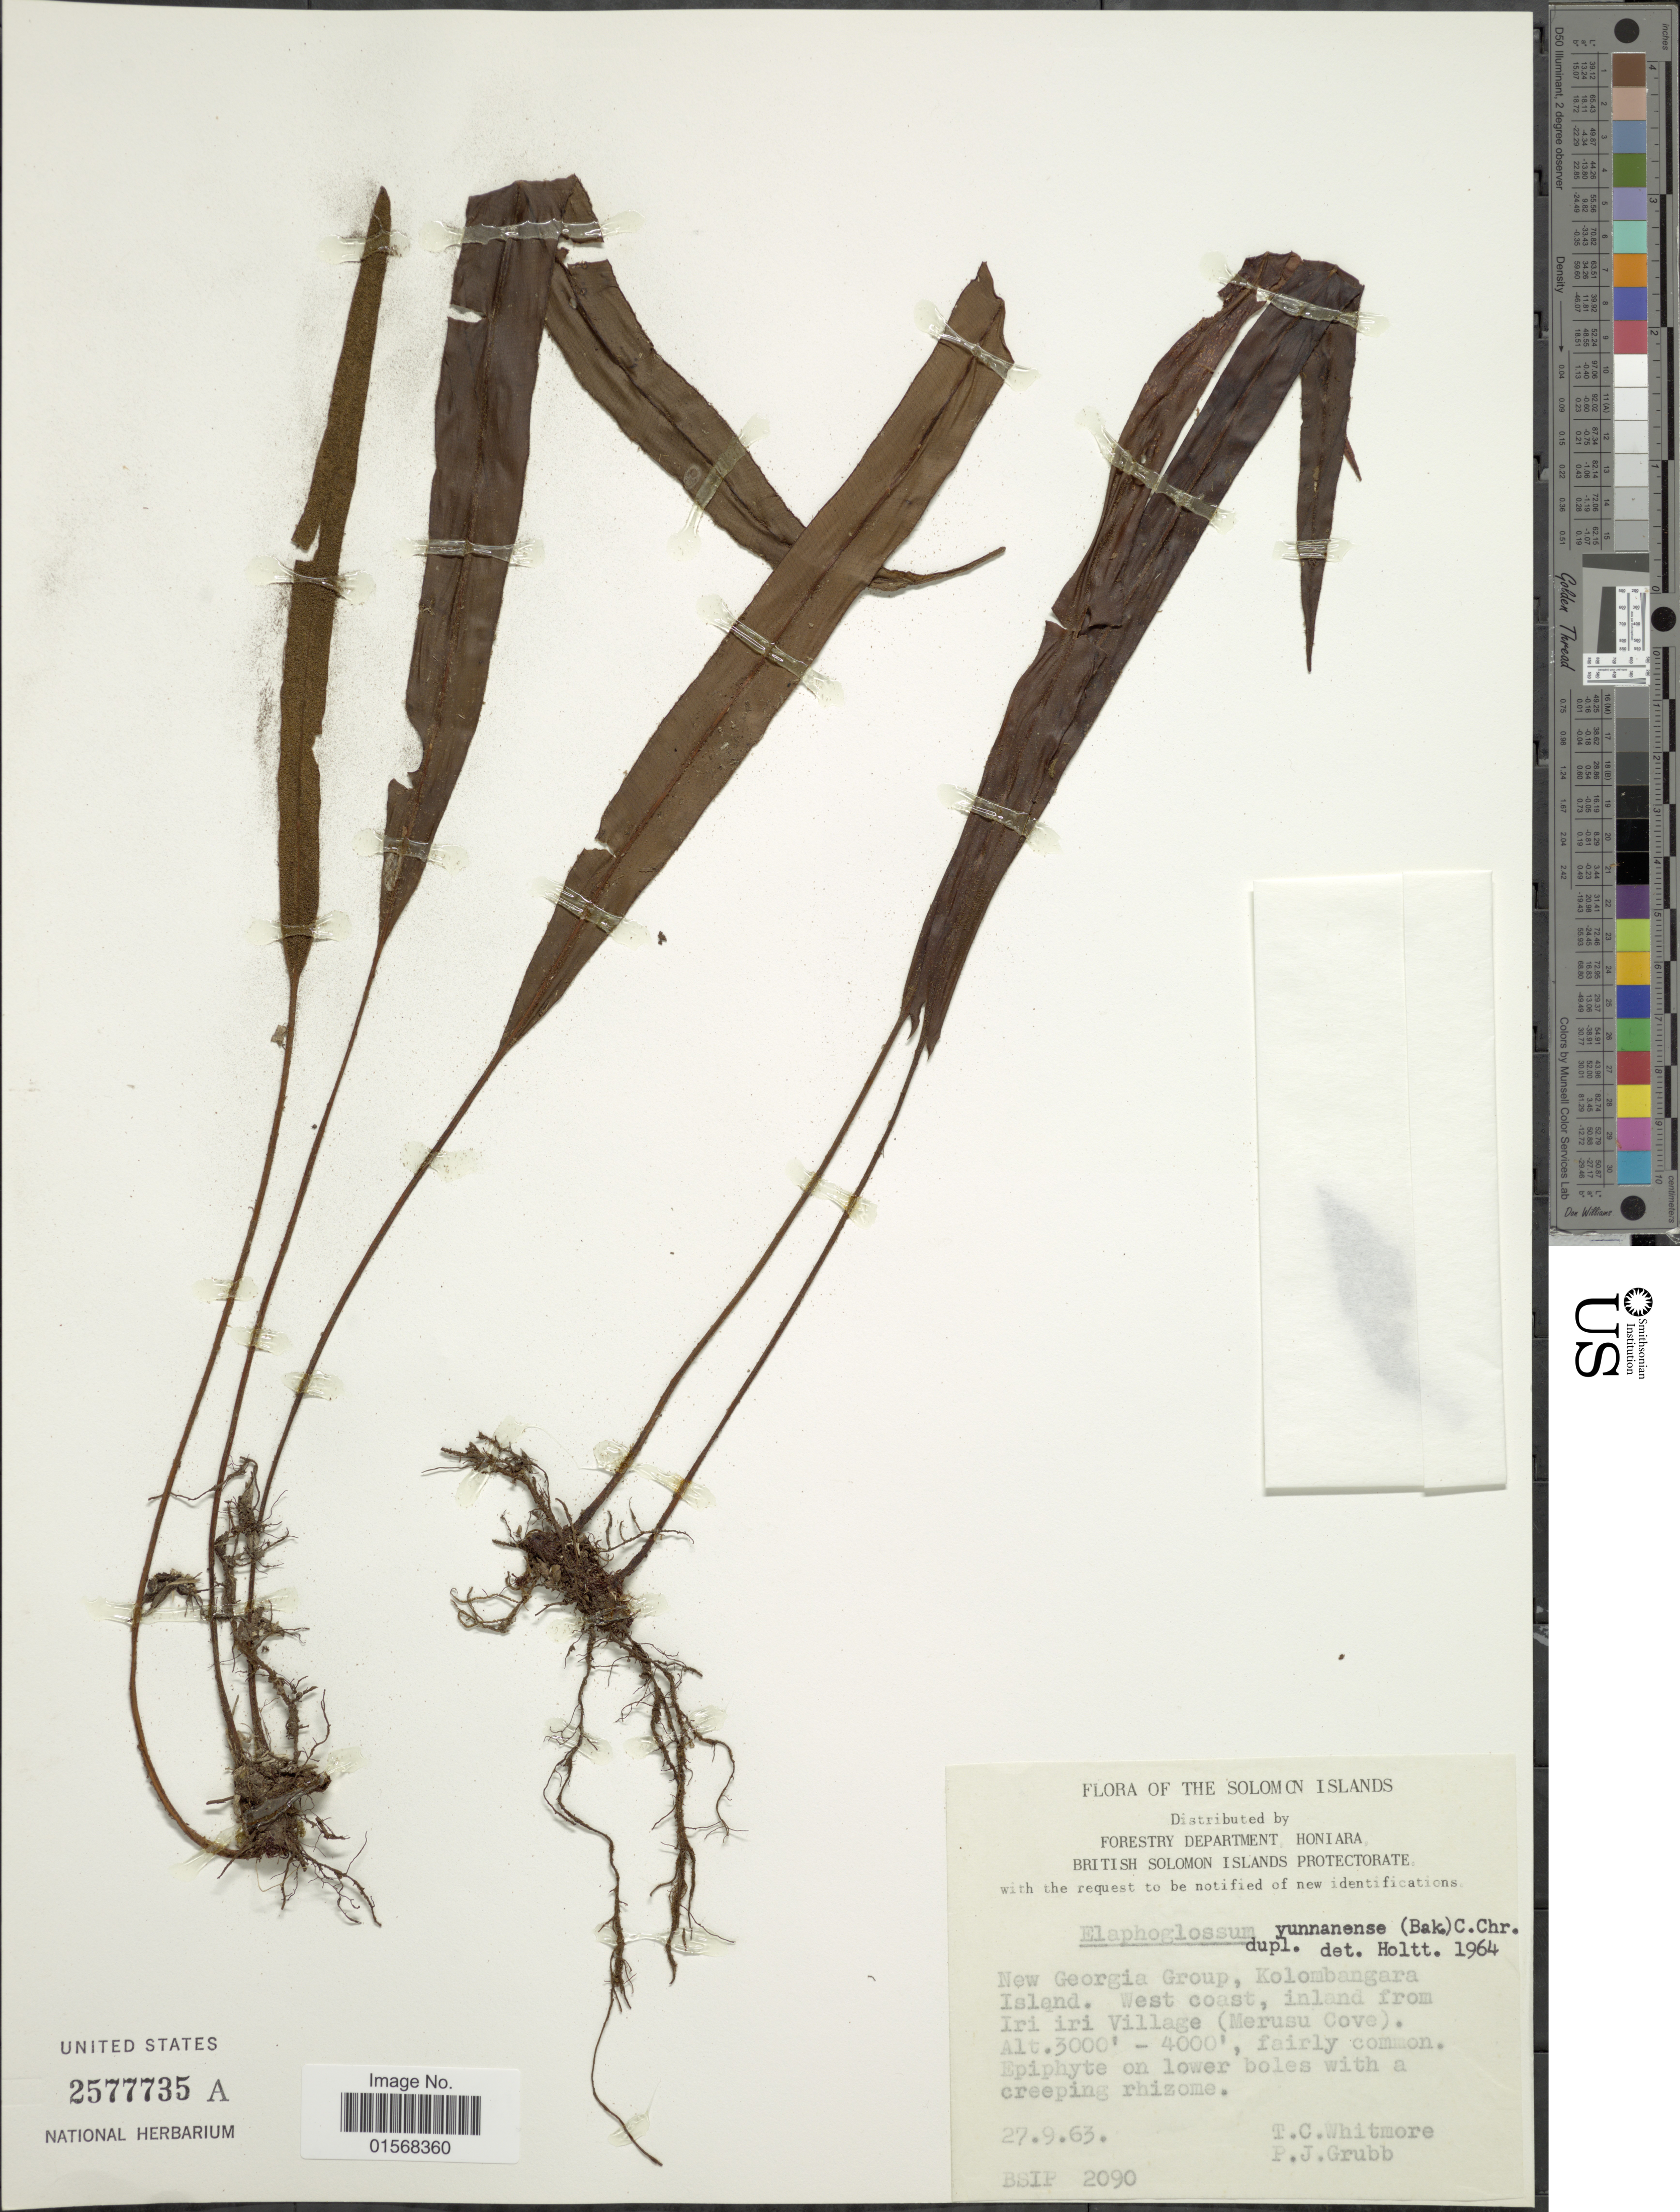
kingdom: Plantae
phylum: Tracheophyta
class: Polypodiopsida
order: Polypodiales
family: Dryopteridaceae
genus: Elaphoglossum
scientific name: Elaphoglossum yunnanense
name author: (Baker) C. Chr.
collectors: T. C. Whitmore & P. J. Grubb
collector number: BSIP2090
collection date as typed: Transcribed d/m/y: 27/9/63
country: Solomon Islands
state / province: Solomon Islands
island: Kolombangara [Nduke]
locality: Solomon Islands, New Georgia Group, Kolombangara Island. West coast, inland from Iri Iri Village (Merusa Cove).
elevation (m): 914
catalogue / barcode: US 2577735A